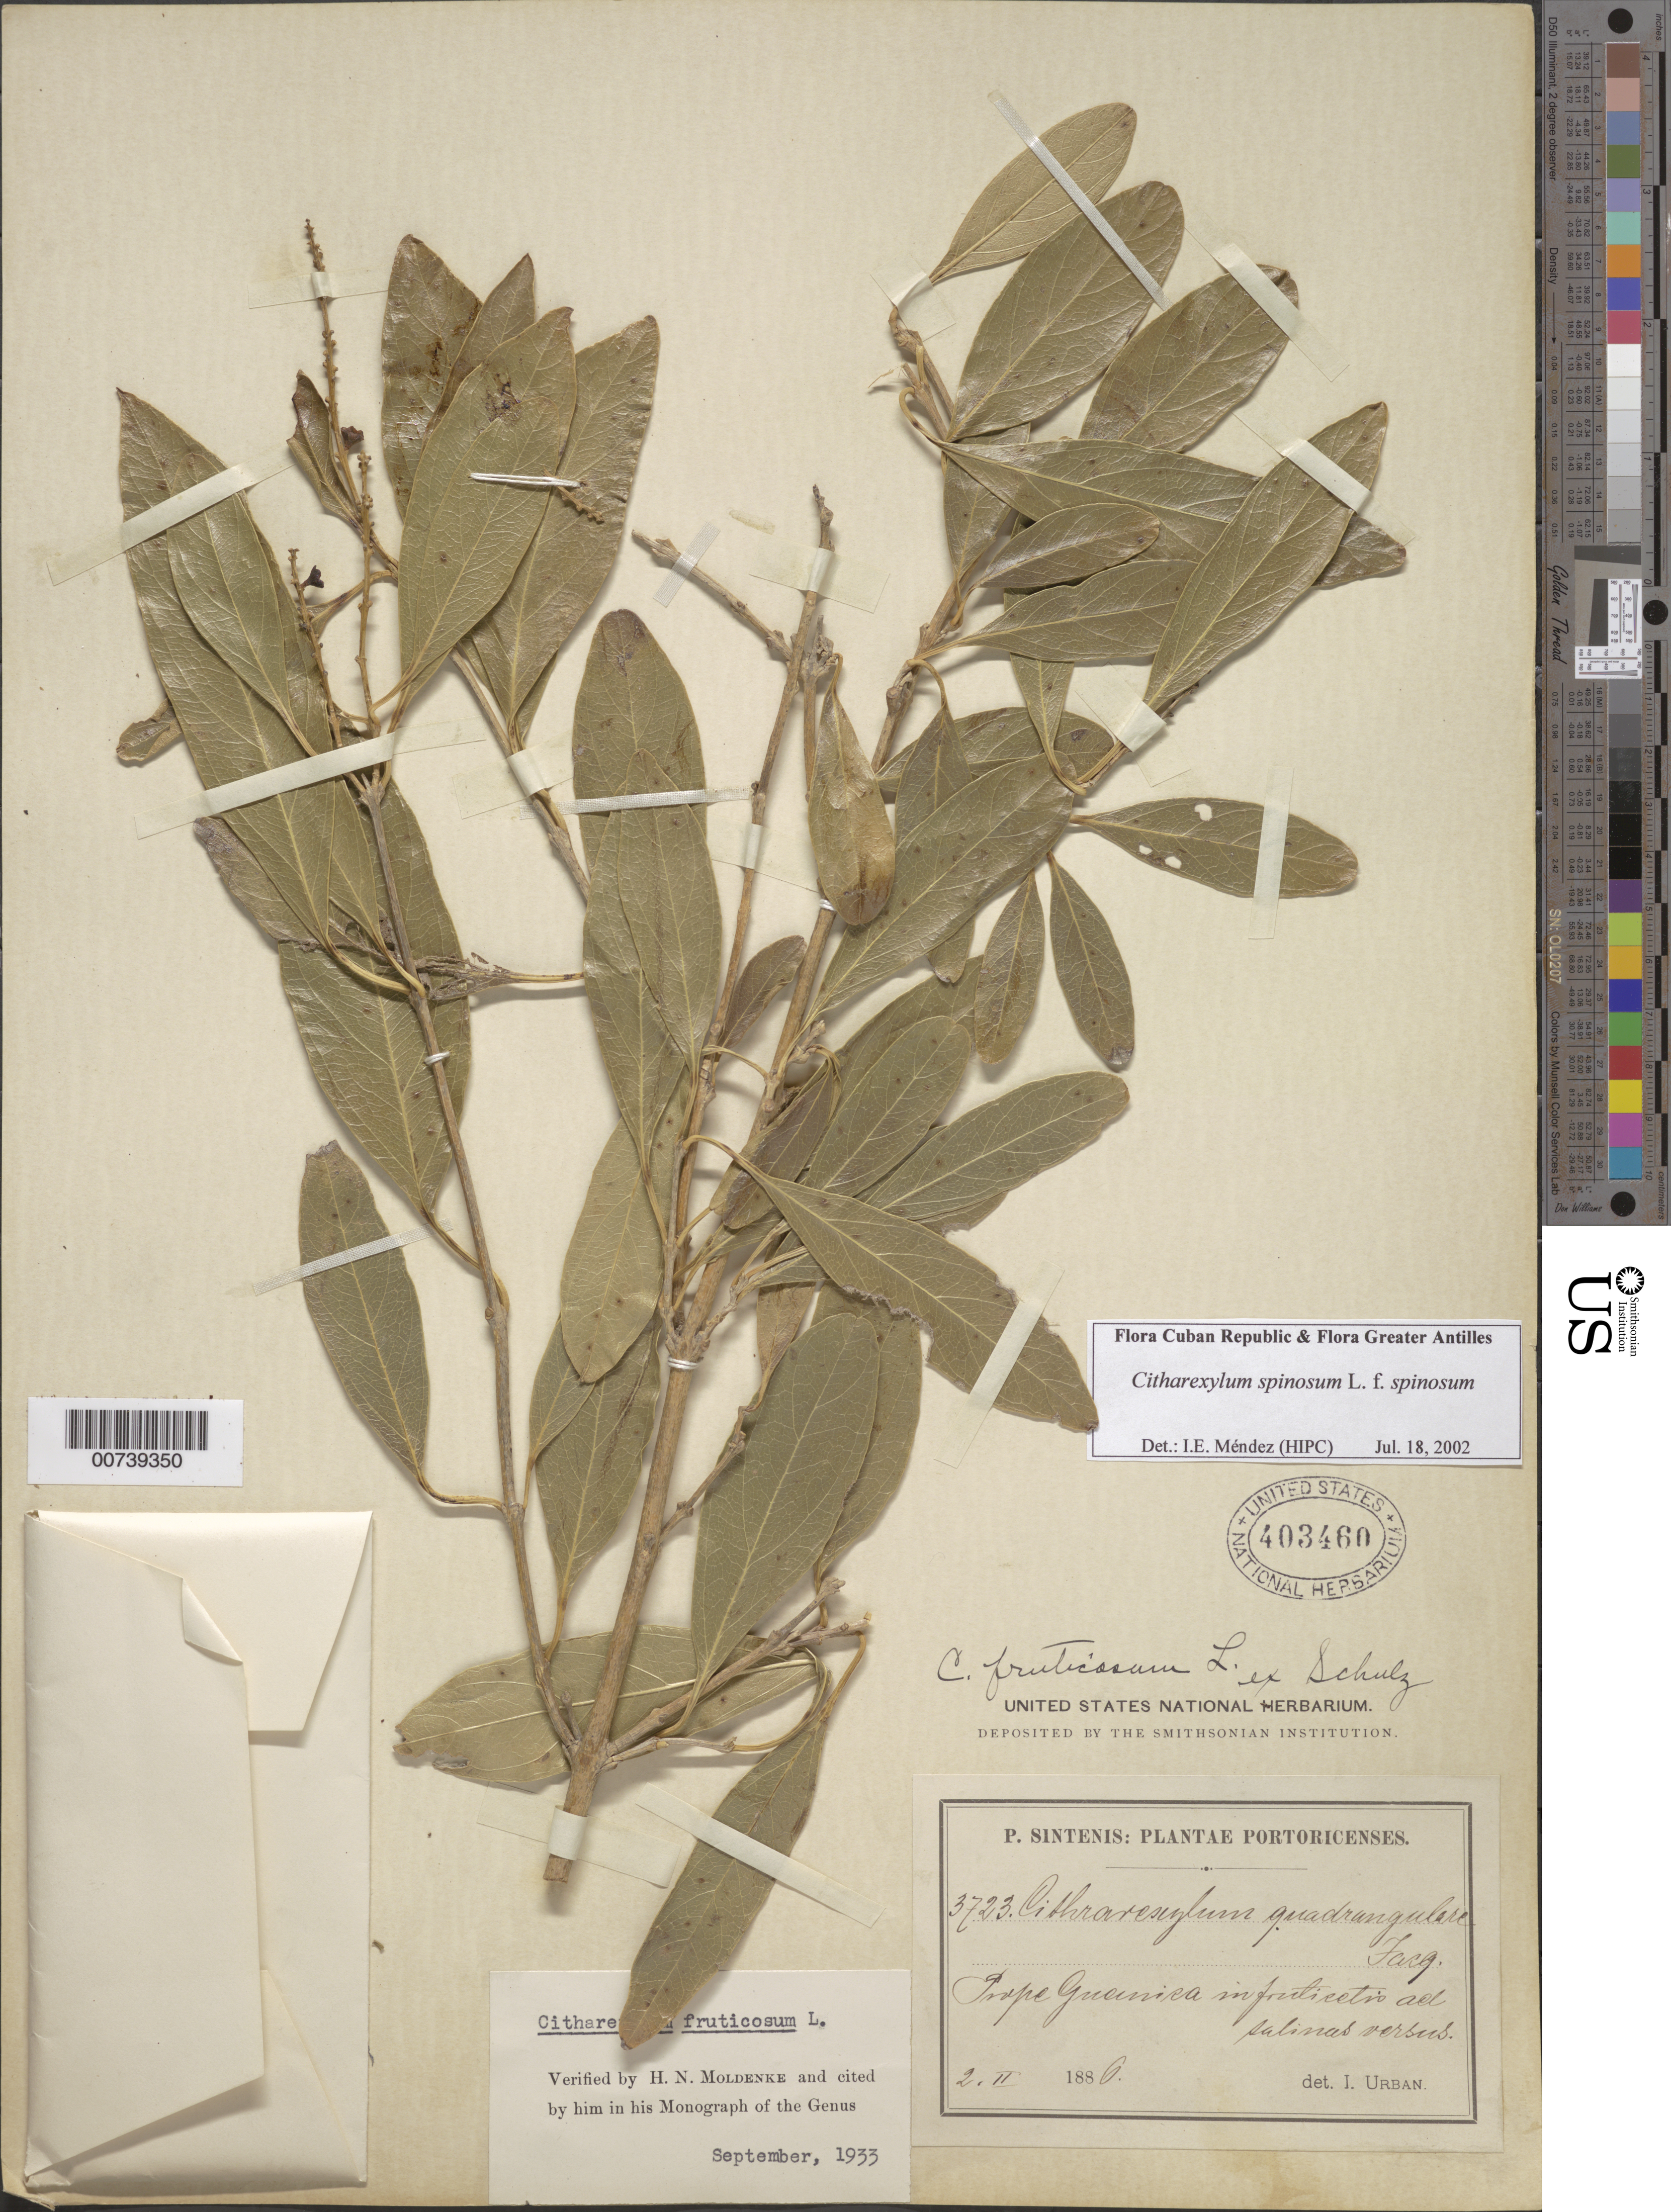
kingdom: Plantae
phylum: Tracheophyta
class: Magnoliopsida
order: Lamiales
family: Verbenaceae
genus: Citharexylum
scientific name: Citharexylum spinosum f. spinosum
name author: L.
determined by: Méndez, Isidro E., (HIPC)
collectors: P. Sintenis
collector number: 3723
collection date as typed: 02 Feb 1886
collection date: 1886-02-02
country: Puerto Rico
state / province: Guánica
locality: Prope Guanica in fruticetis ad Salinas versus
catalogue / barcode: US 403460